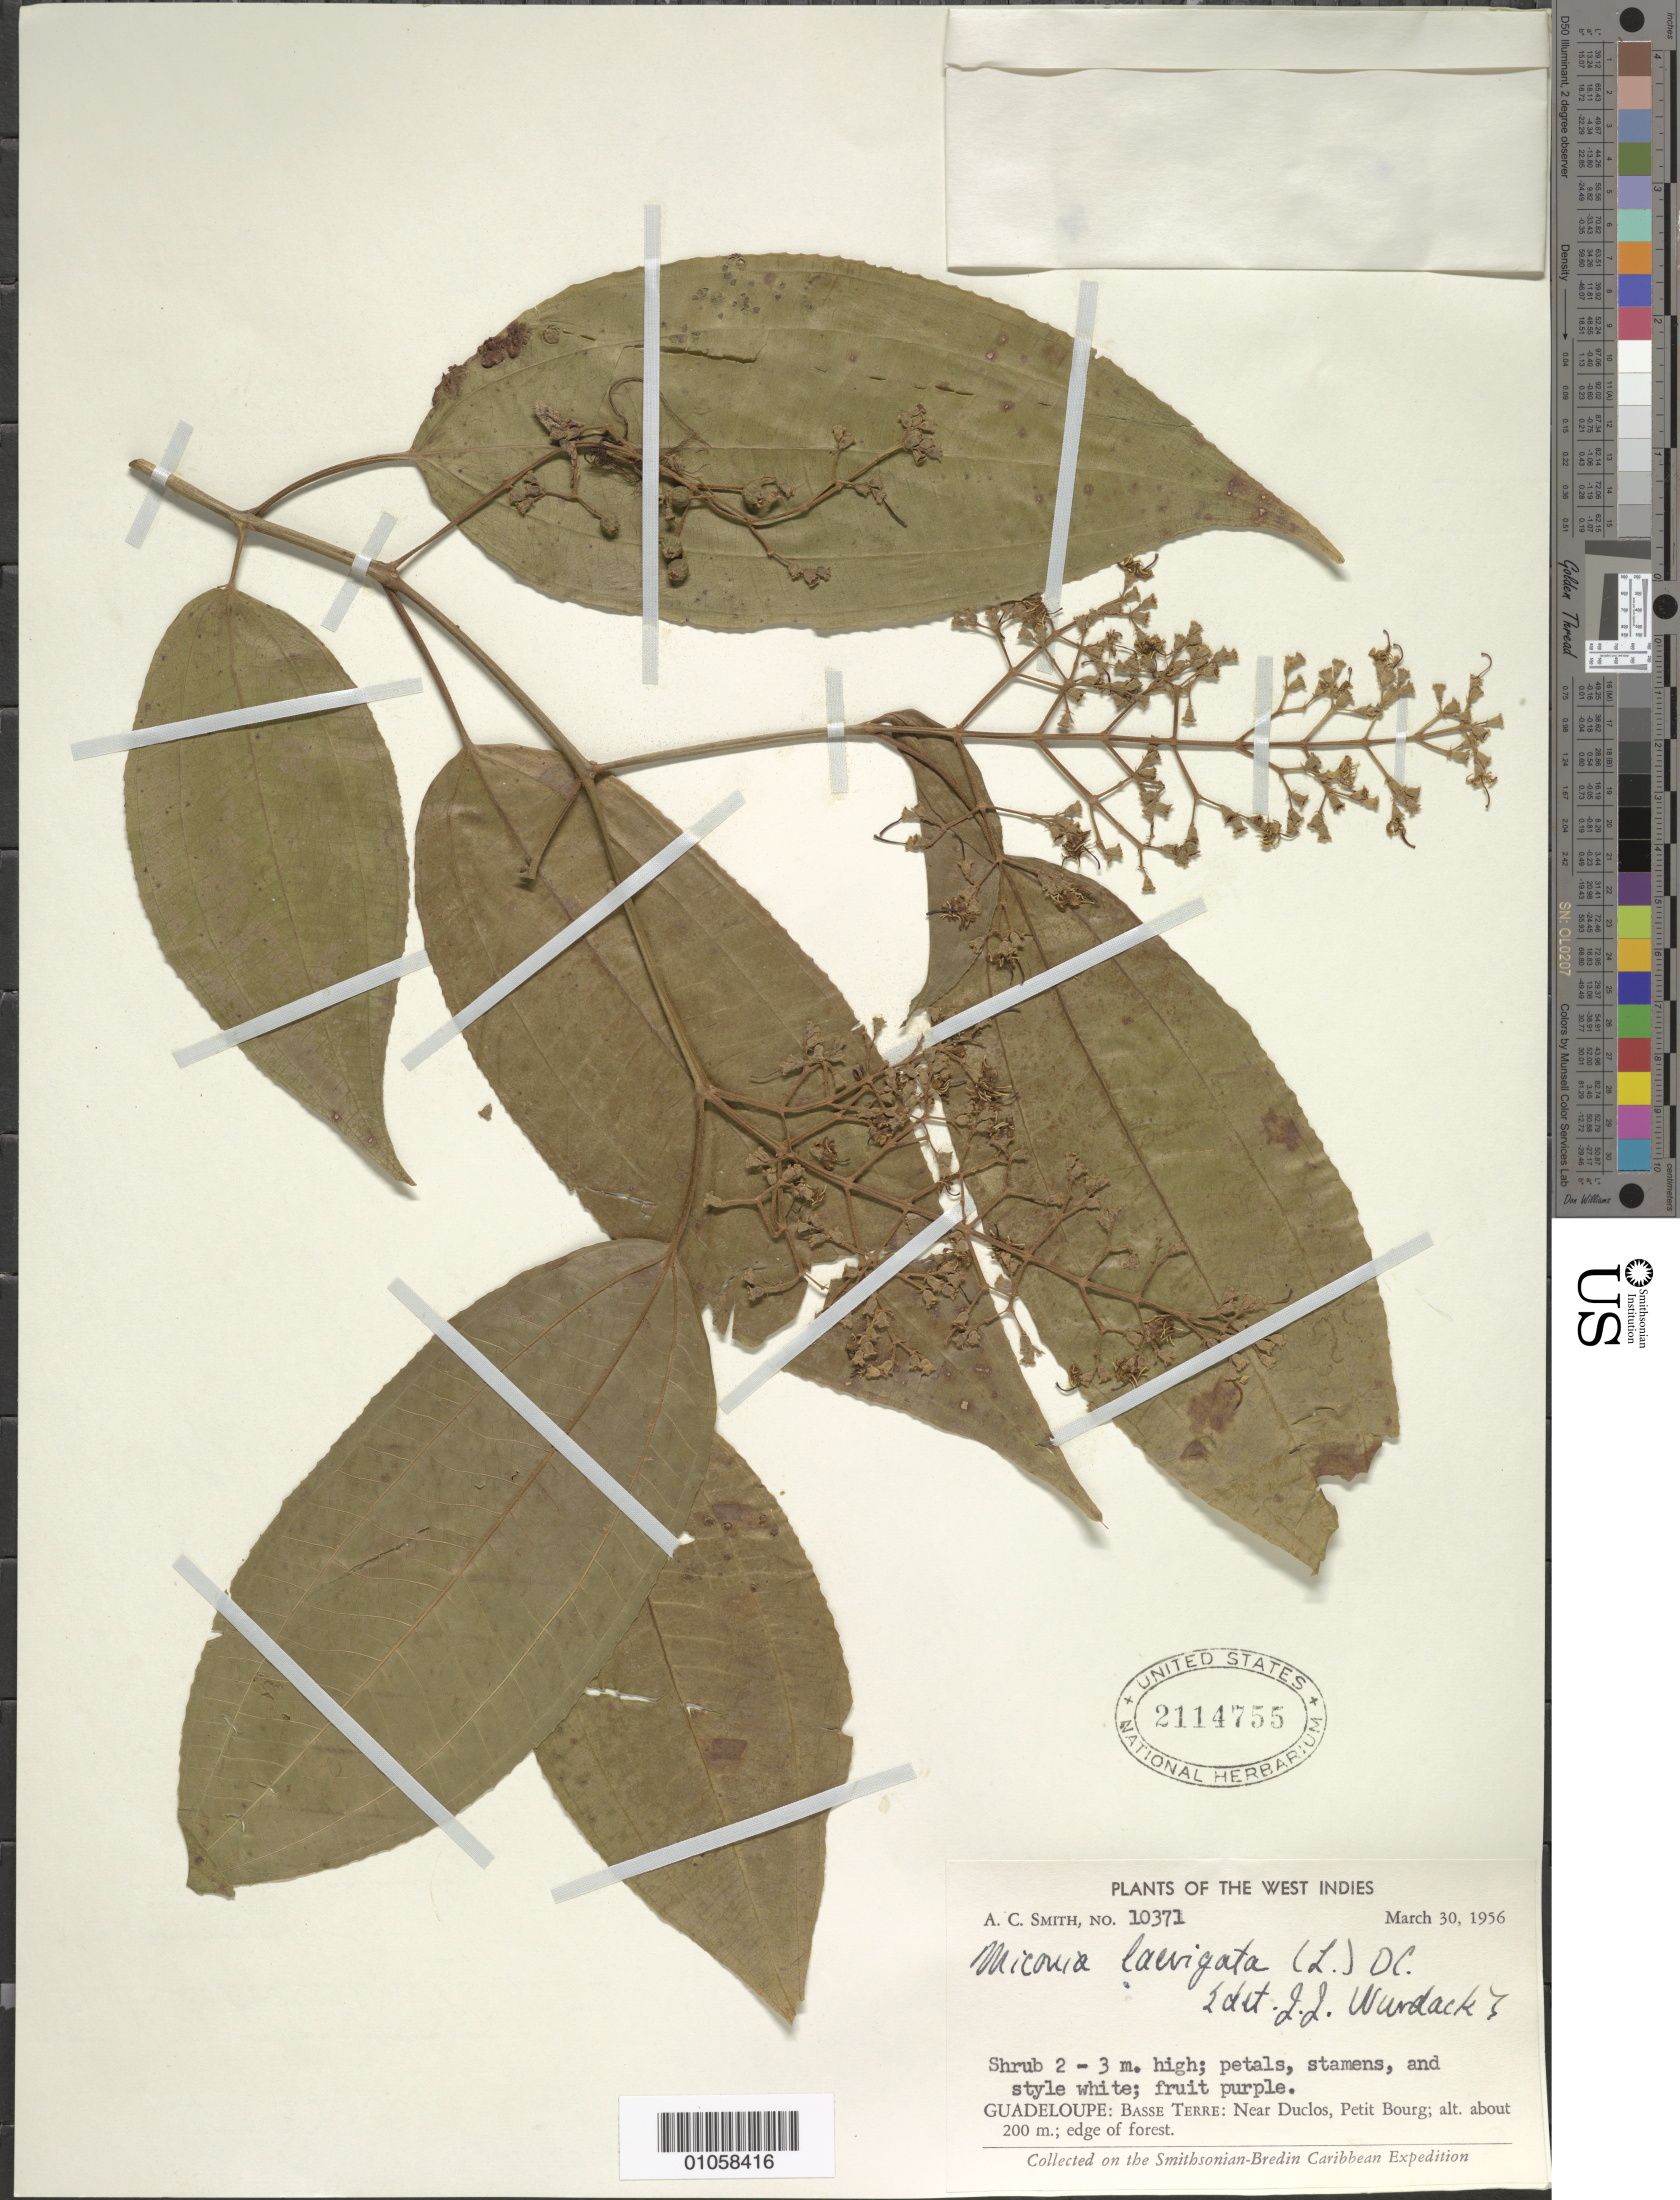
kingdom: Plantae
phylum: Tracheophyta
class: Magnoliopsida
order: Myrtales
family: Melastomataceae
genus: Miconia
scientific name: Miconia laevigata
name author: (L.) D. Don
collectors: A. C. Smith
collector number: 10371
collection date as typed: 30 Mar 1956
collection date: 1956-03-30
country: Guadeloupe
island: Basse Terre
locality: Near Duclos, Petit Bourg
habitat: Edge of forest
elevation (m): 200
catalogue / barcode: US 2114755